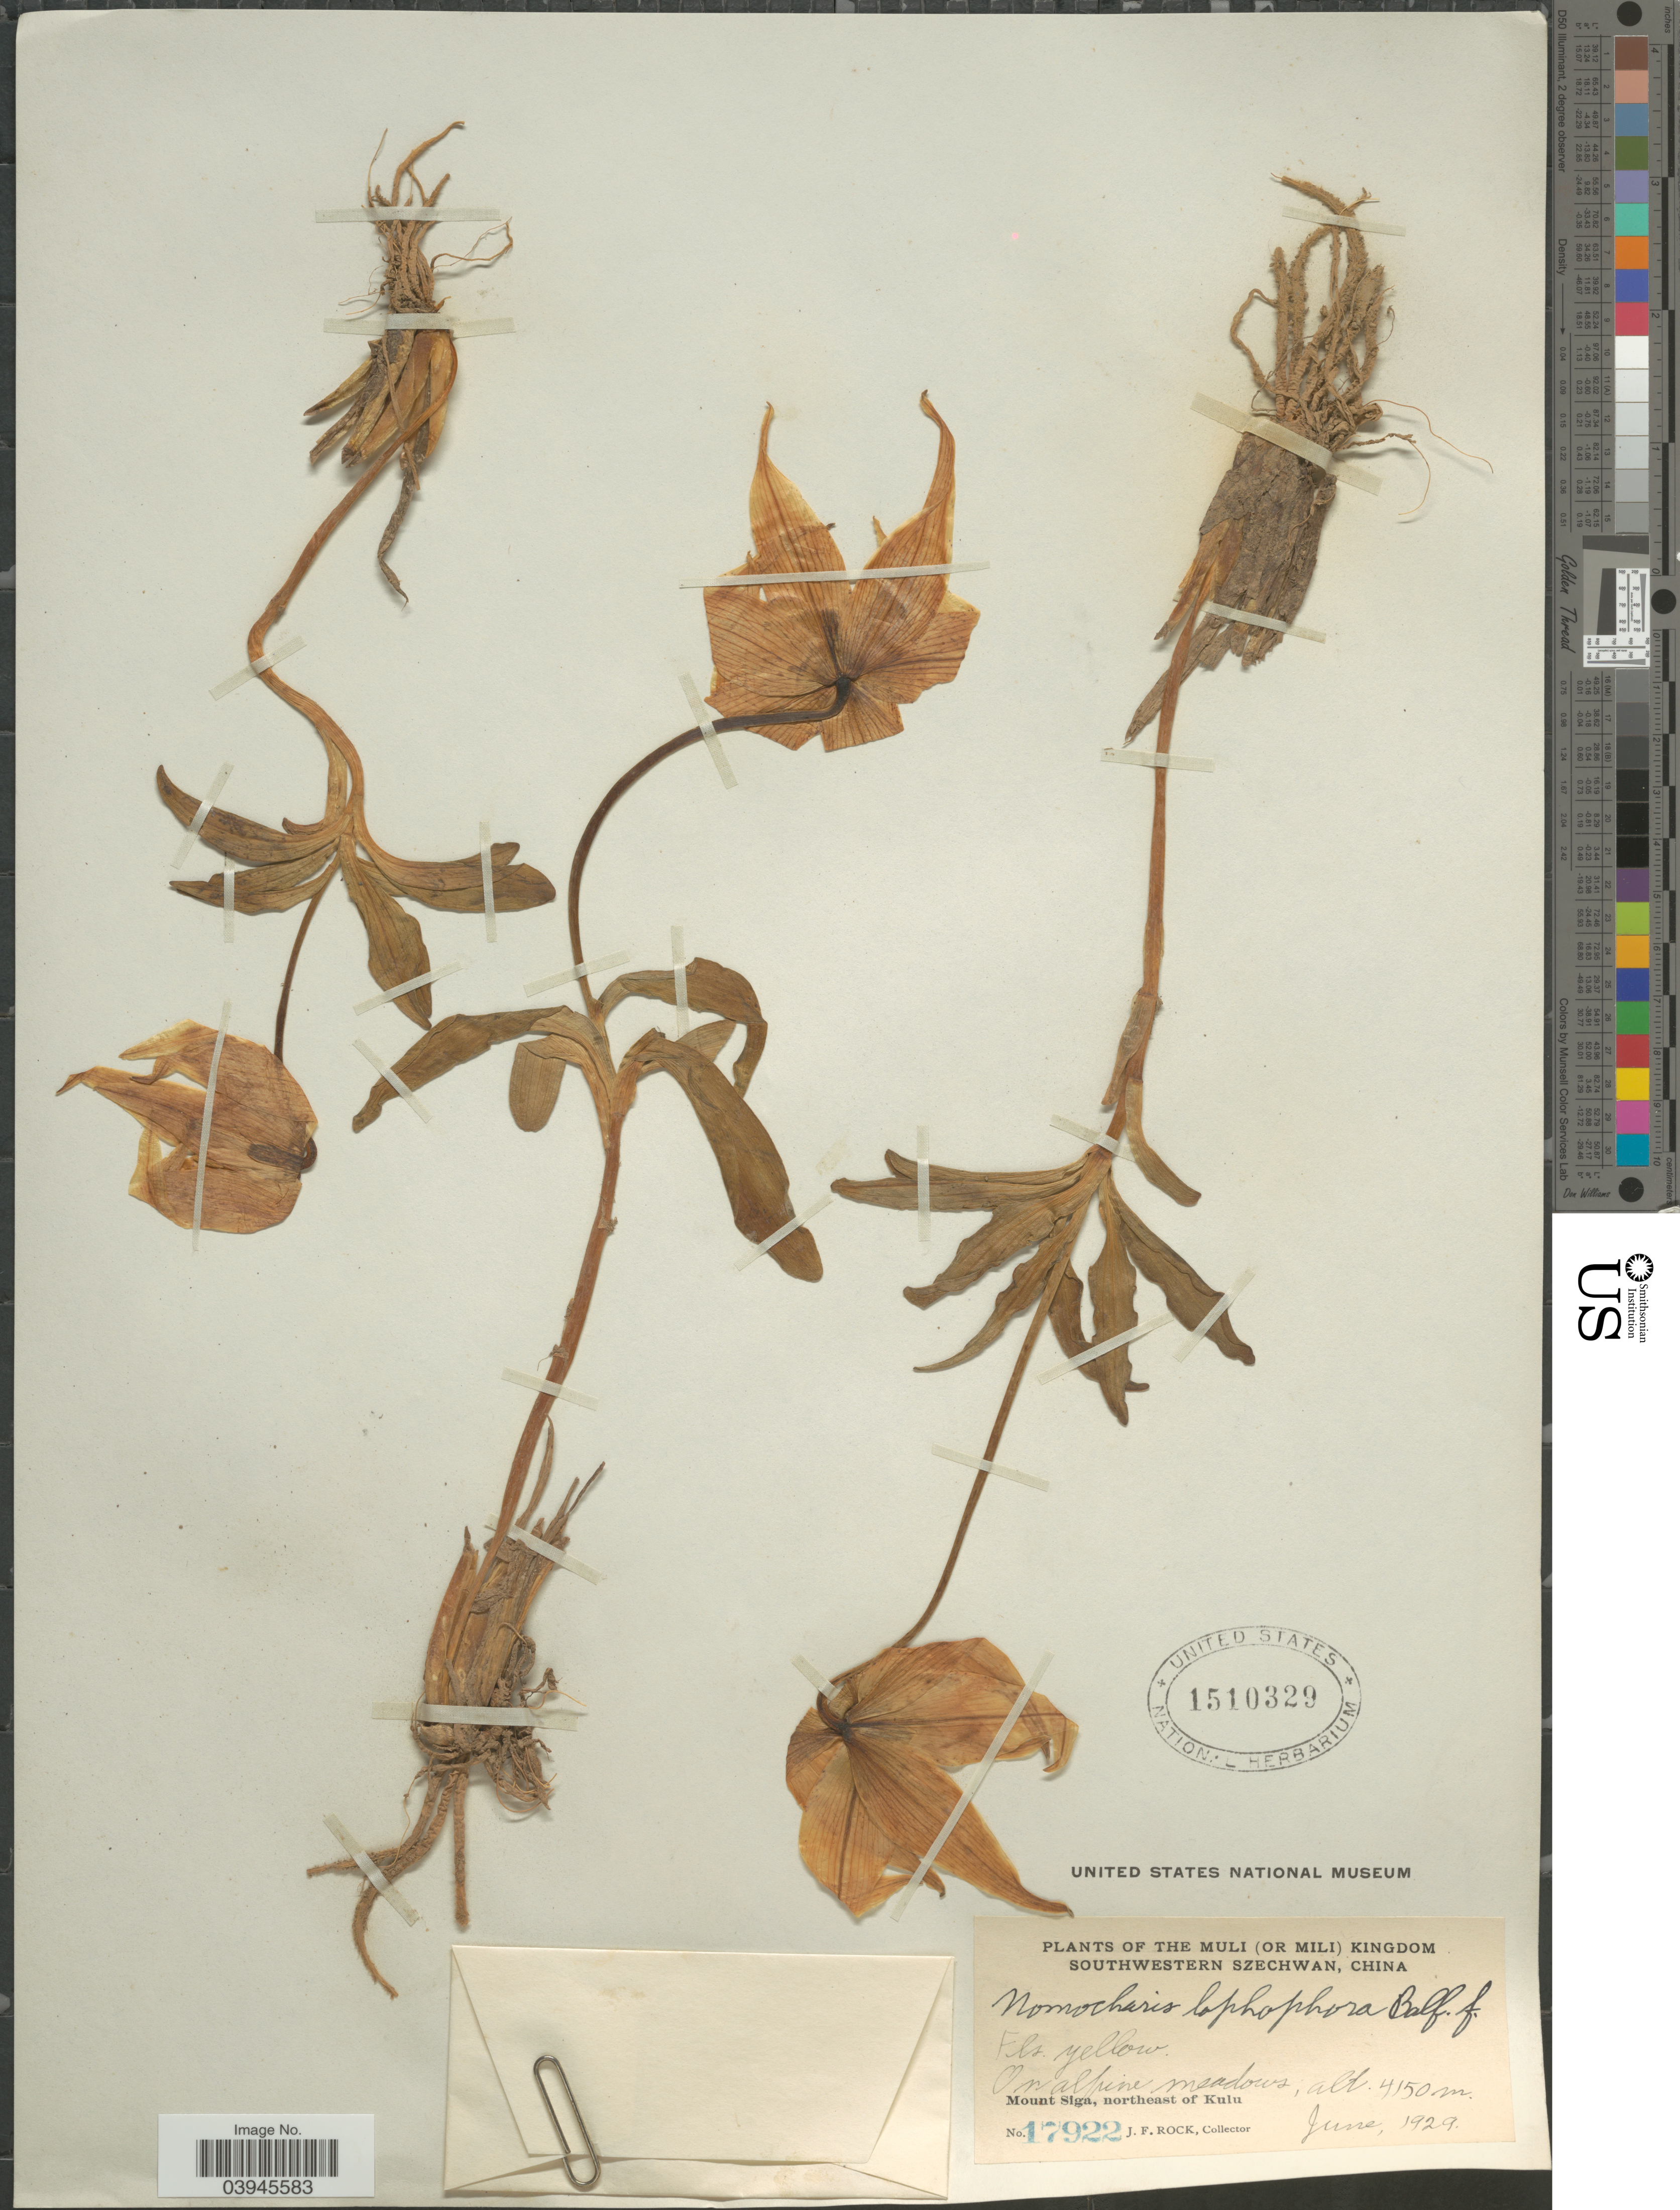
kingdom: Plantae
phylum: Tracheophyta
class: Liliopsida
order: Liliales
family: Liliaceae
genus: Lilium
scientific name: Lilium lophophorum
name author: (Bureau & Franch.) Franch.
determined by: Strong, Mark T., (BOT), Smithsonian Institution - National Museum of Natural History (UNITED STATES)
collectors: J. Rock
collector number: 17922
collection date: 1929-06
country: China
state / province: Sichuan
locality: The Muli (or Mili) Kingdom. Southwestern Szechwan. Mount Siga, northeast of Kulu.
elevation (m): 4150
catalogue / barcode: US 1510329